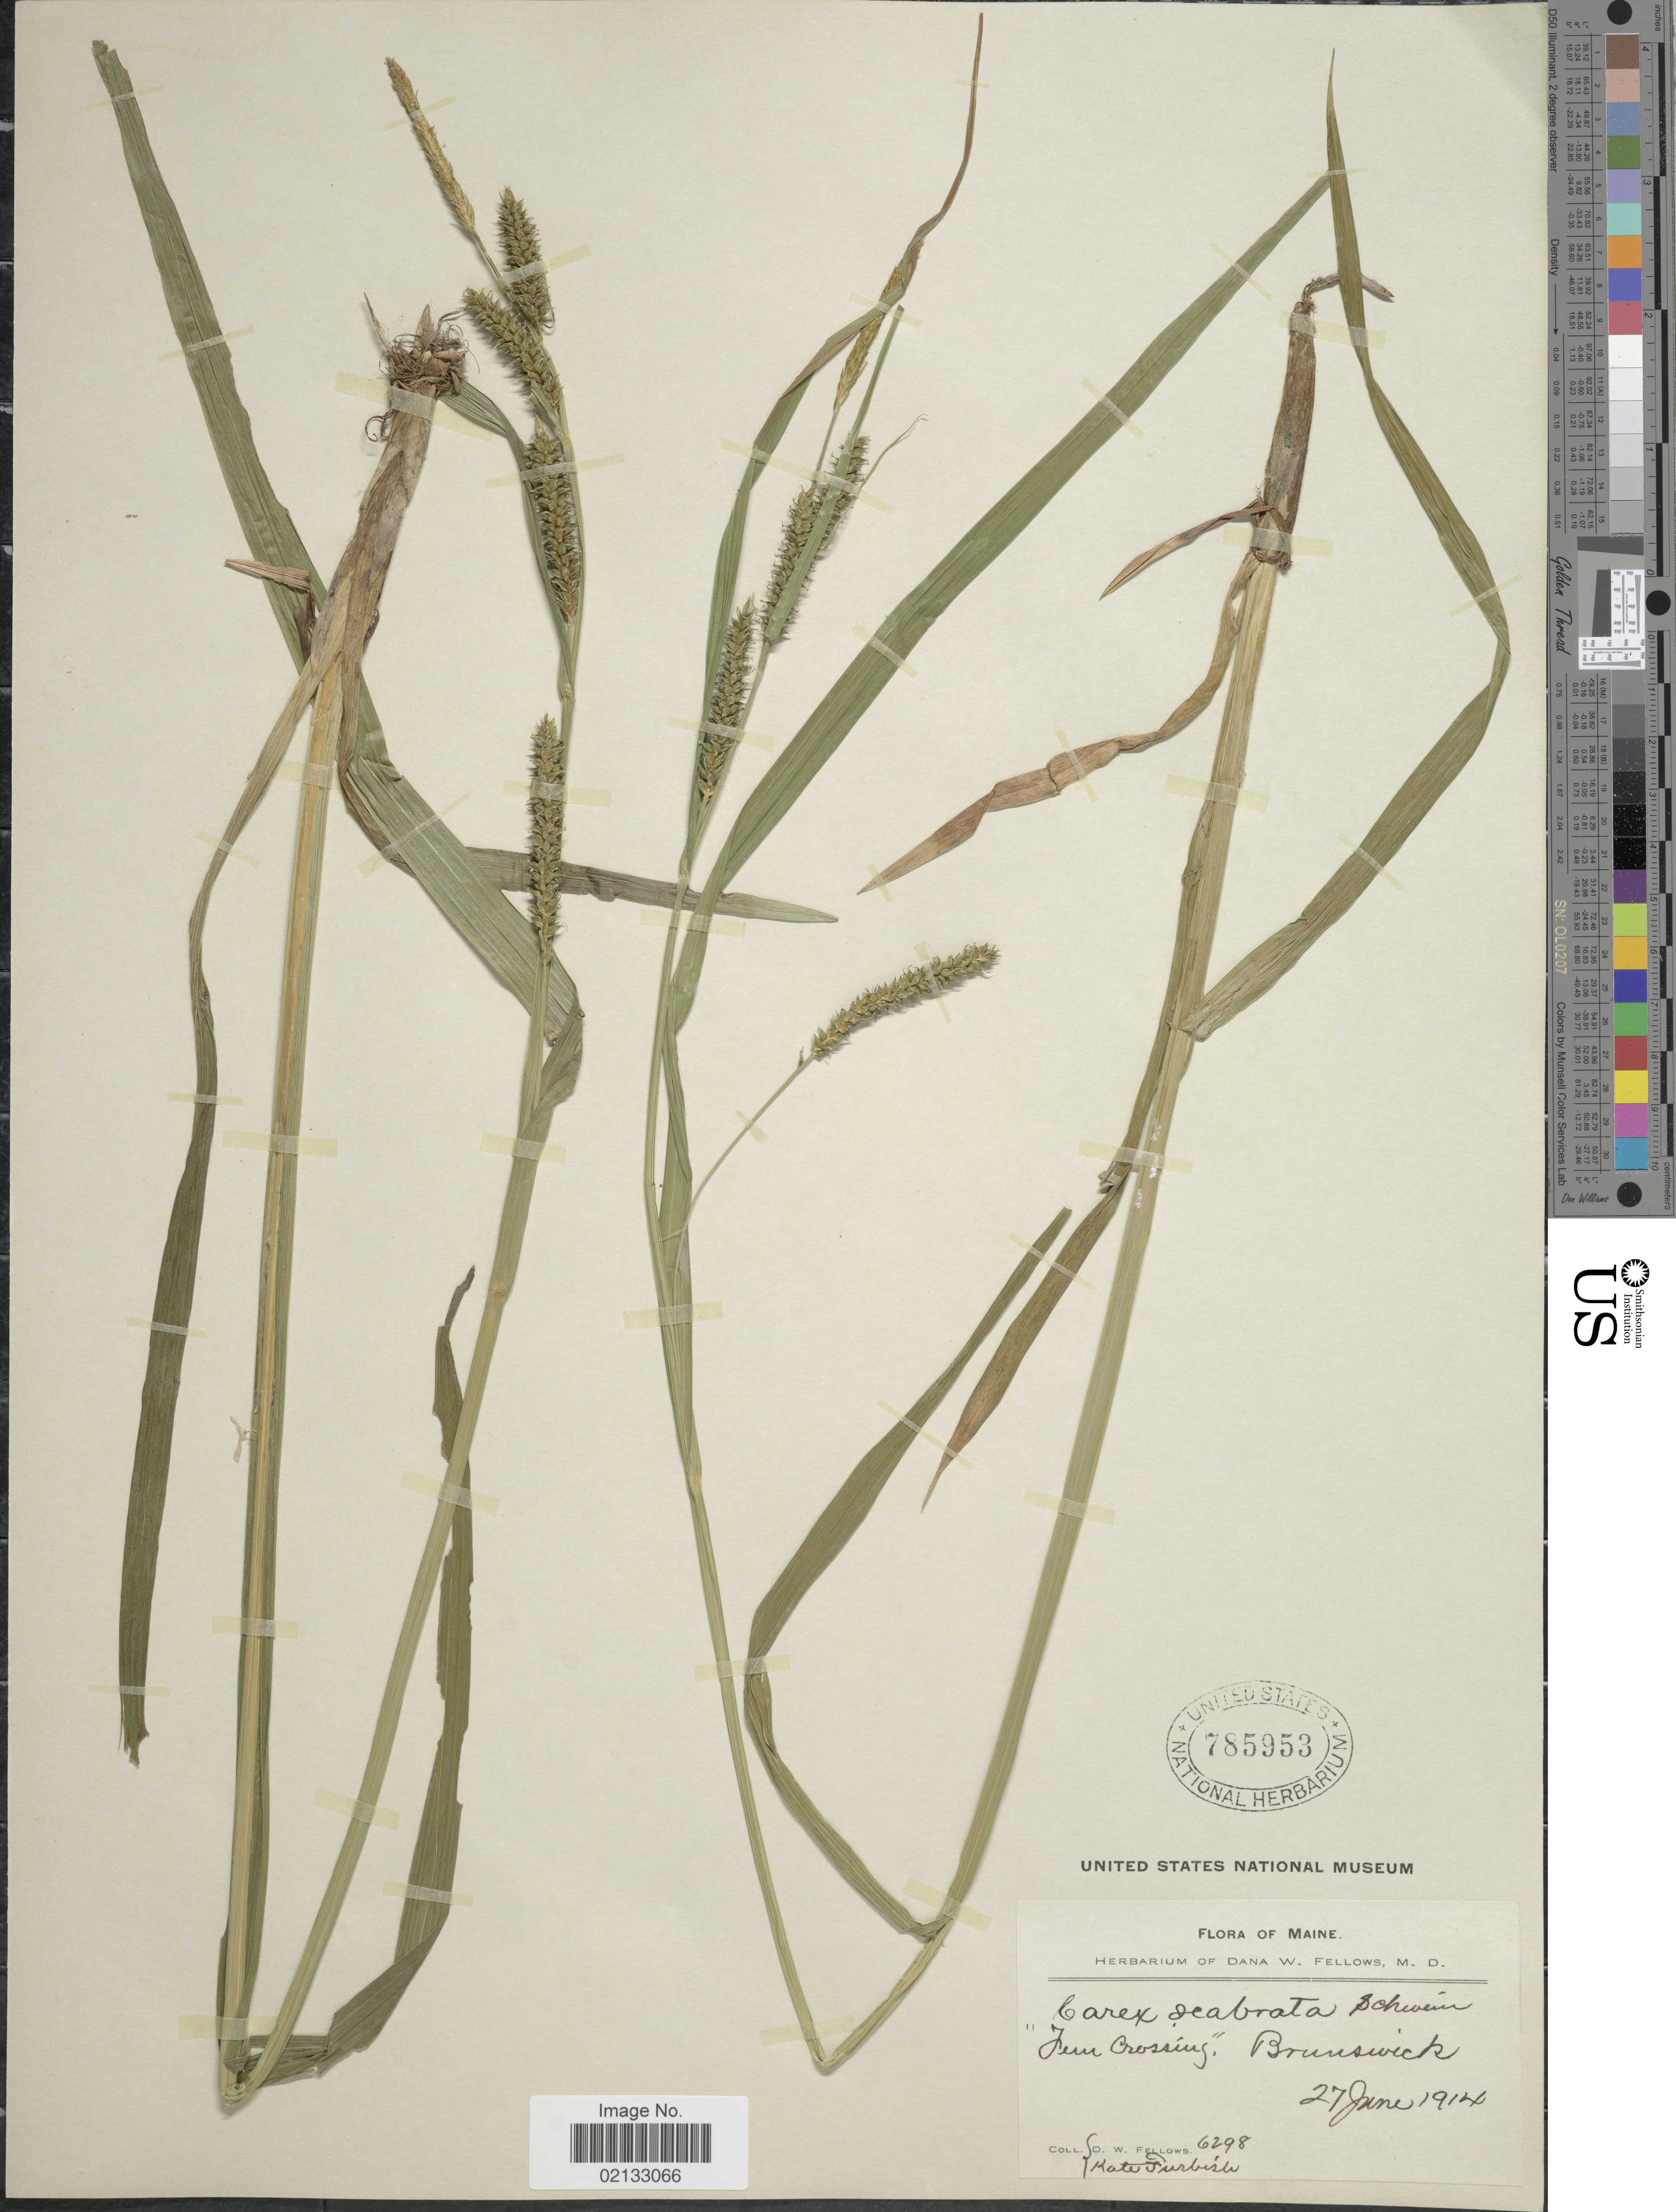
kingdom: Plantae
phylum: Tracheophyta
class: Liliopsida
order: Poales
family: Cyperaceae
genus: Carex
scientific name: Carex scabrata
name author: Schwein.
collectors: D. W. Fellows & K. Furbish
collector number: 6298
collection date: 1914-06-27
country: United States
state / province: Maine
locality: Fern Crossing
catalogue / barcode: US 785953